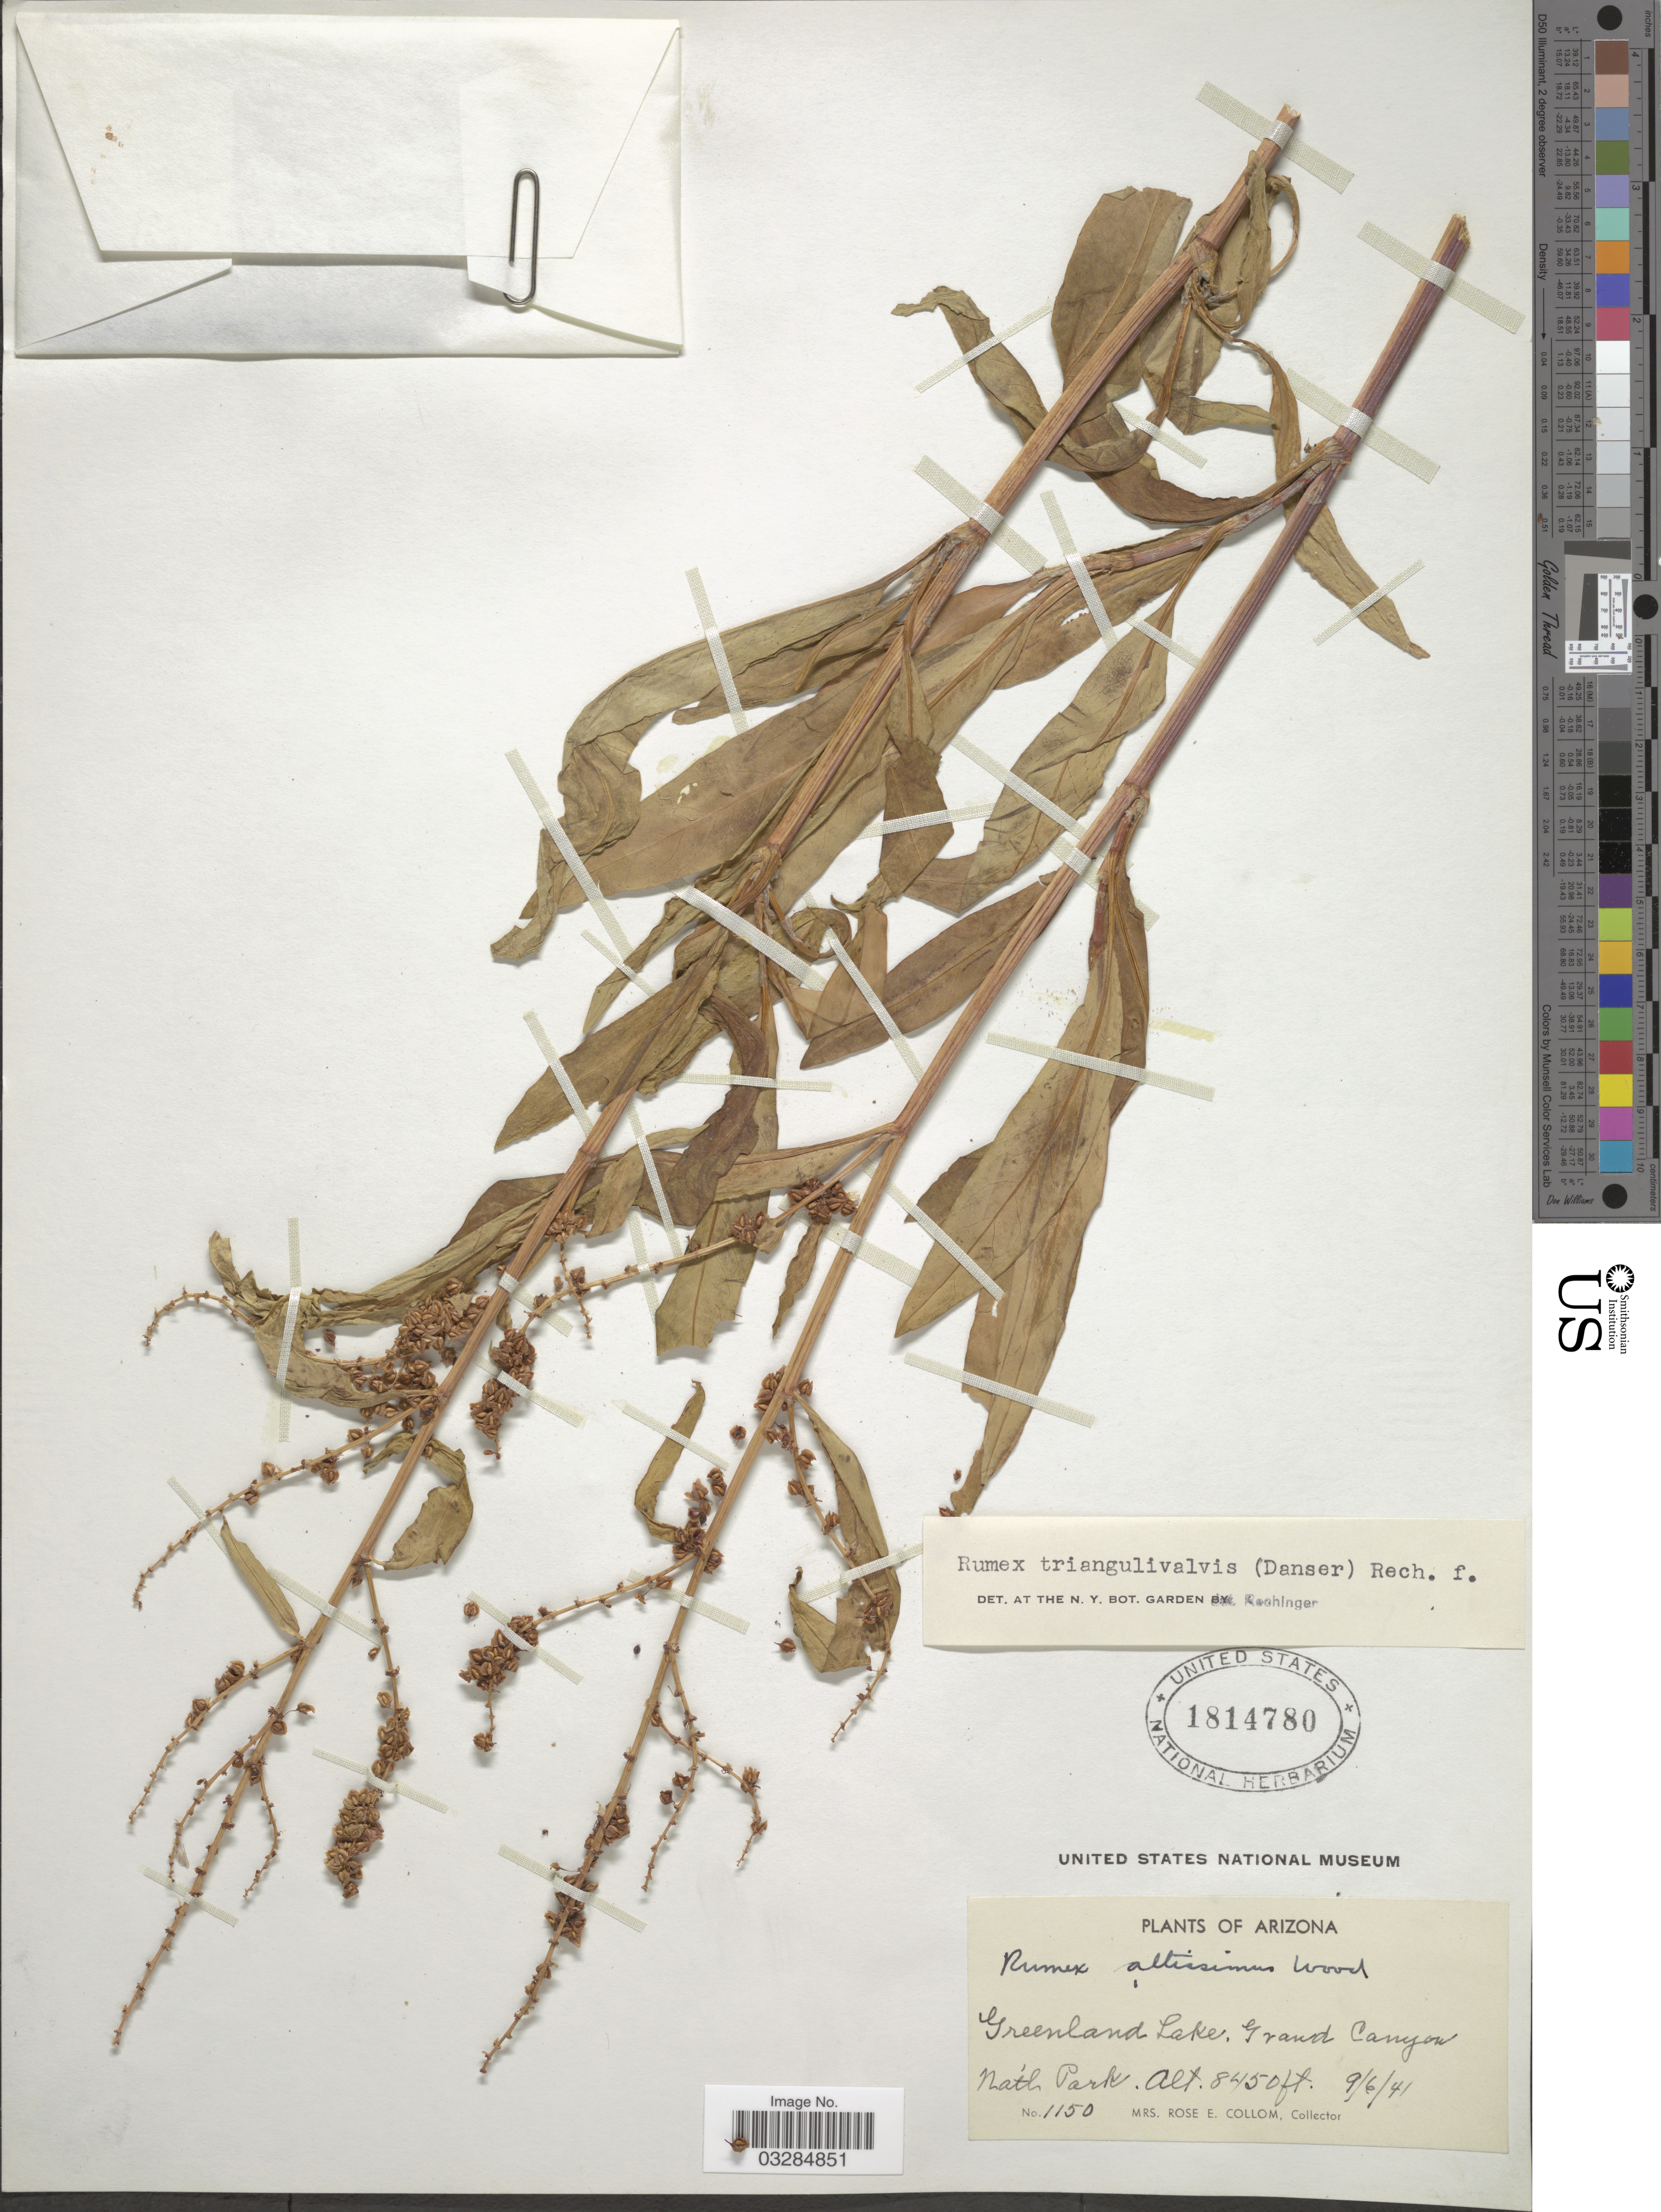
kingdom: Plantae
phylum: Tracheophyta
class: Magnoliopsida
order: Caryophyllales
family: Polygonaceae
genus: Rumex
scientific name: Rumex triangulivalvis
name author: (Danser) Rech. f.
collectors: R. E. Collom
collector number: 1150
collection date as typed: Transcribed d/m/y: 6/9/41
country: United States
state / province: Arizona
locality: Greenland Lake, Grand Canyon Nat'l Park.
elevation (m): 2576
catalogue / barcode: US 1814780